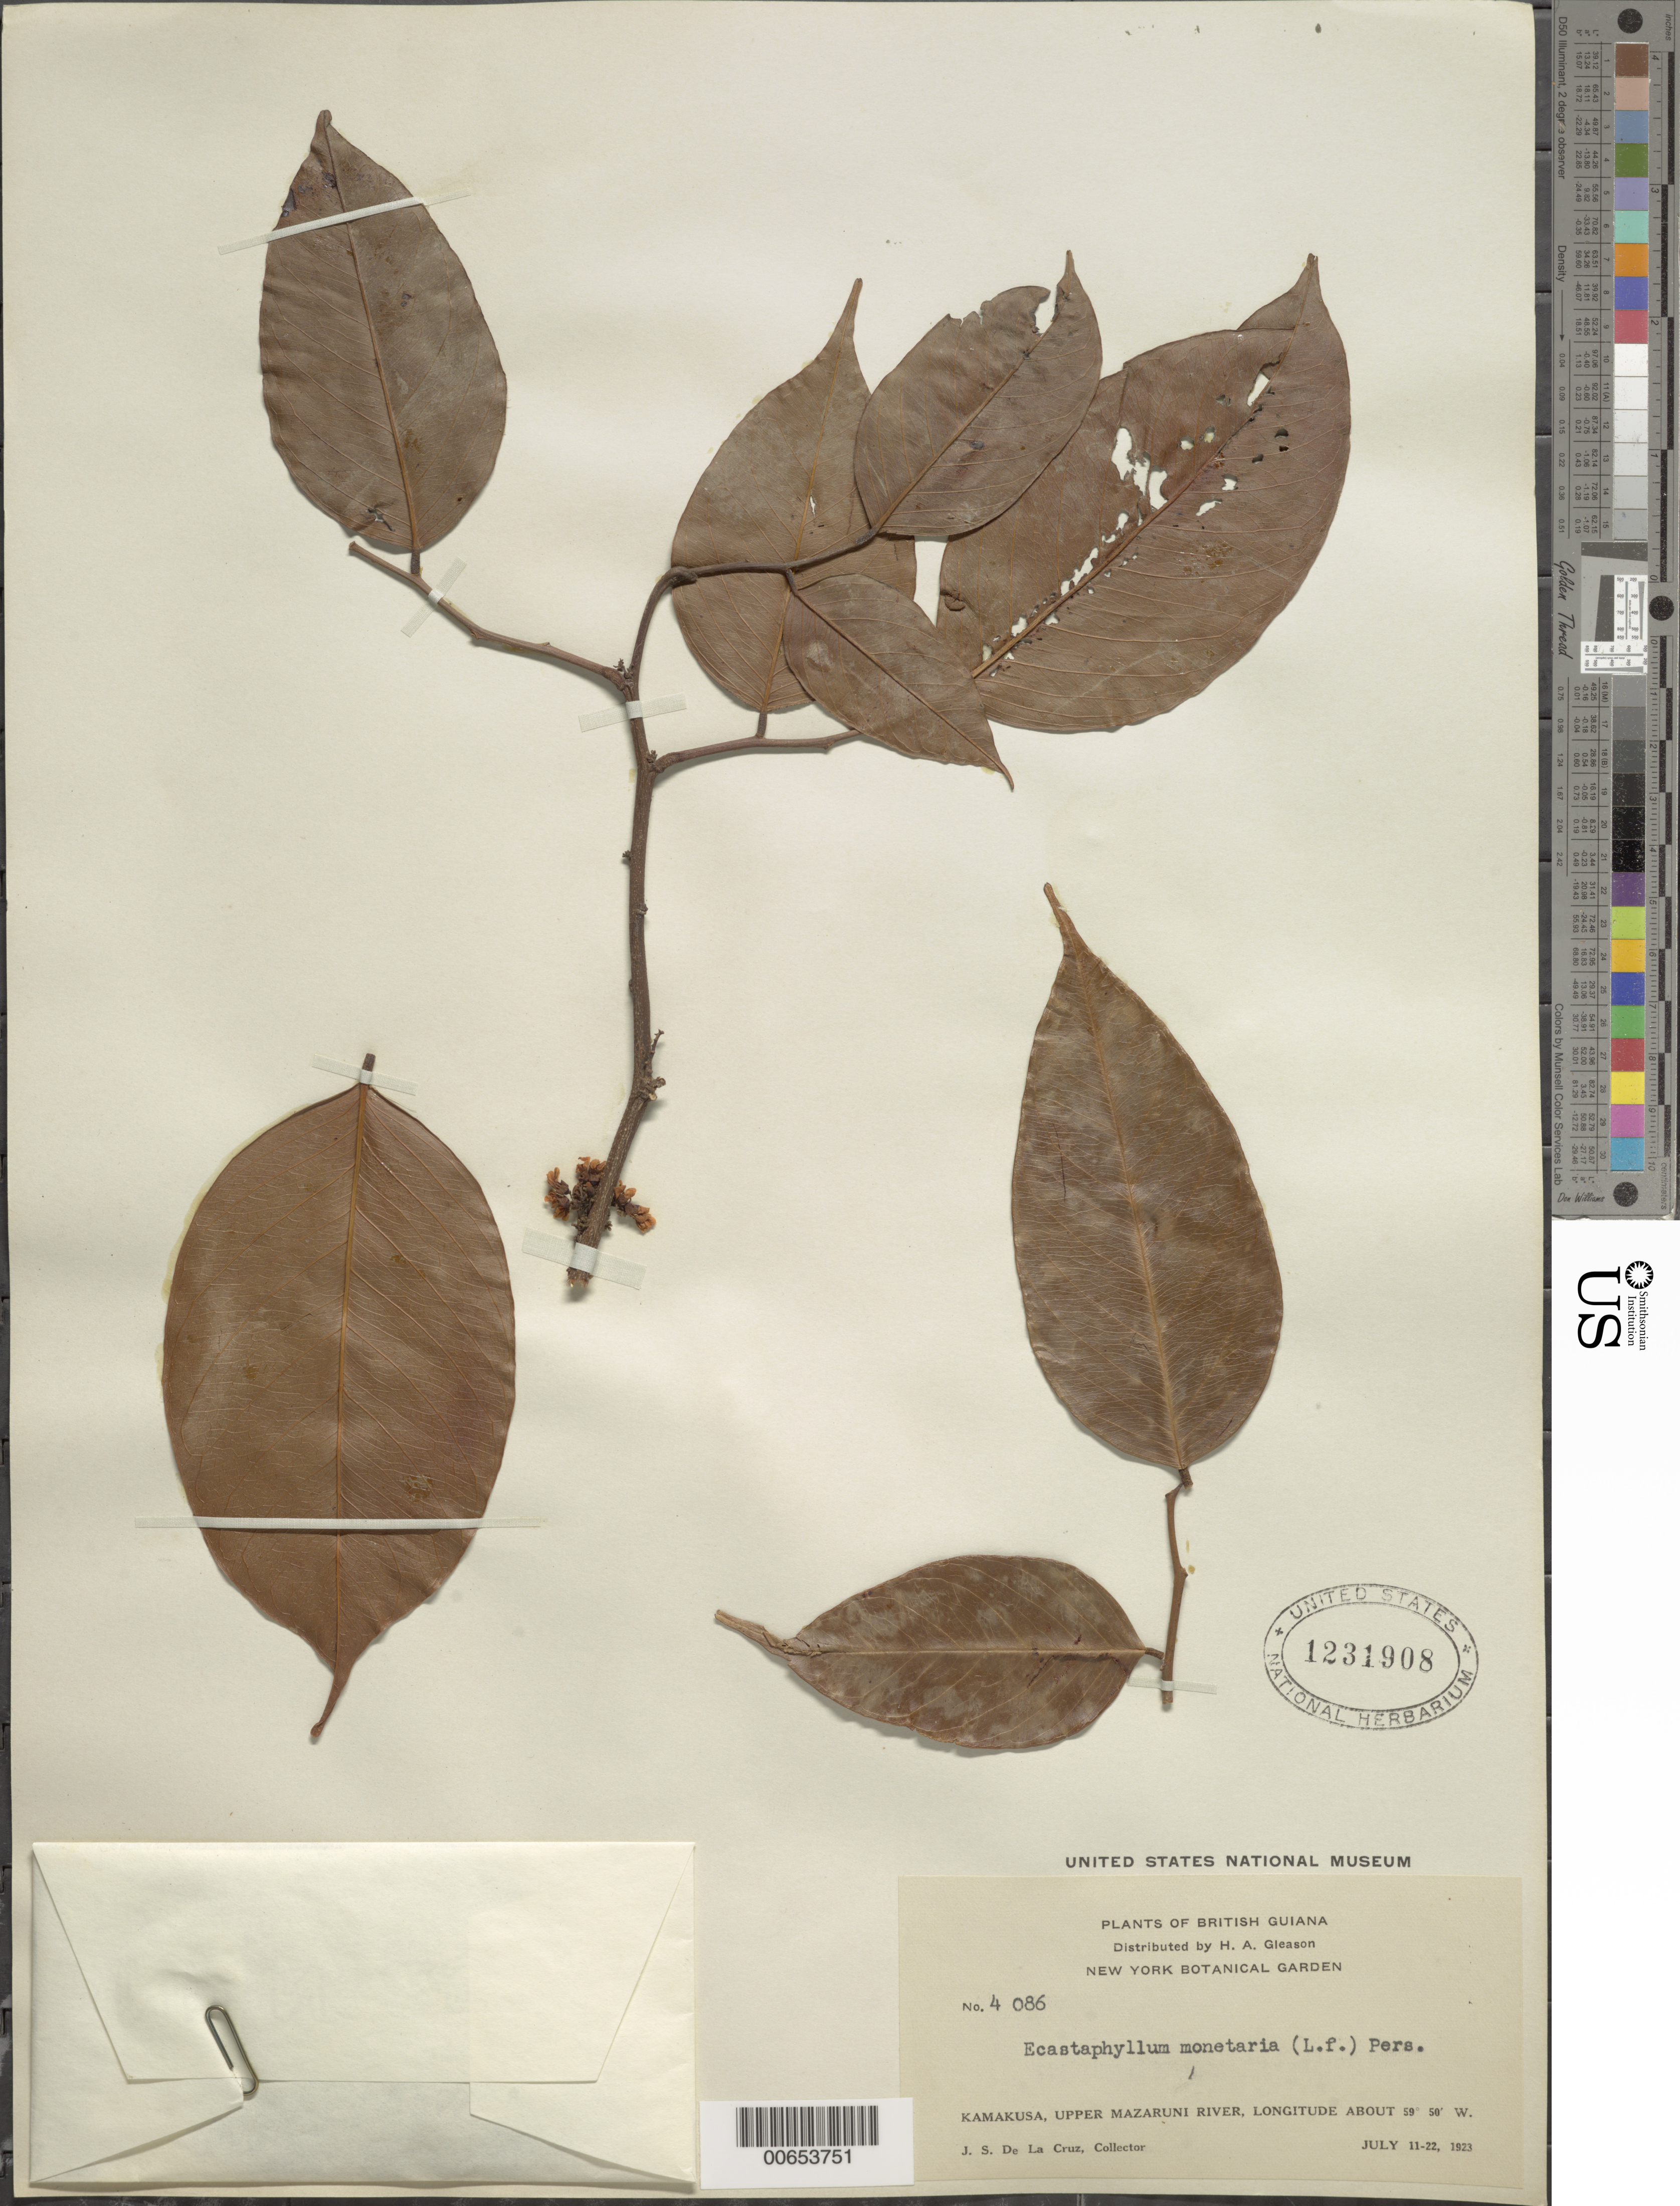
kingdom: Plantae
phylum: Tracheophyta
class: Magnoliopsida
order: Fabales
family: Fabaceae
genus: Dalbergia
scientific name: Dalbergia monetaria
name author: L. f.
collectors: J. S. de la Cruz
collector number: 4086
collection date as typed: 11-Jul-23 to 22-Jul-23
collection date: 1923-07-11/1923-07-22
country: Guyana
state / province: Cuyuni-Mazaruni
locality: Kamakusa, Upper Mazaruni R.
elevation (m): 100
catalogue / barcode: US 1231908